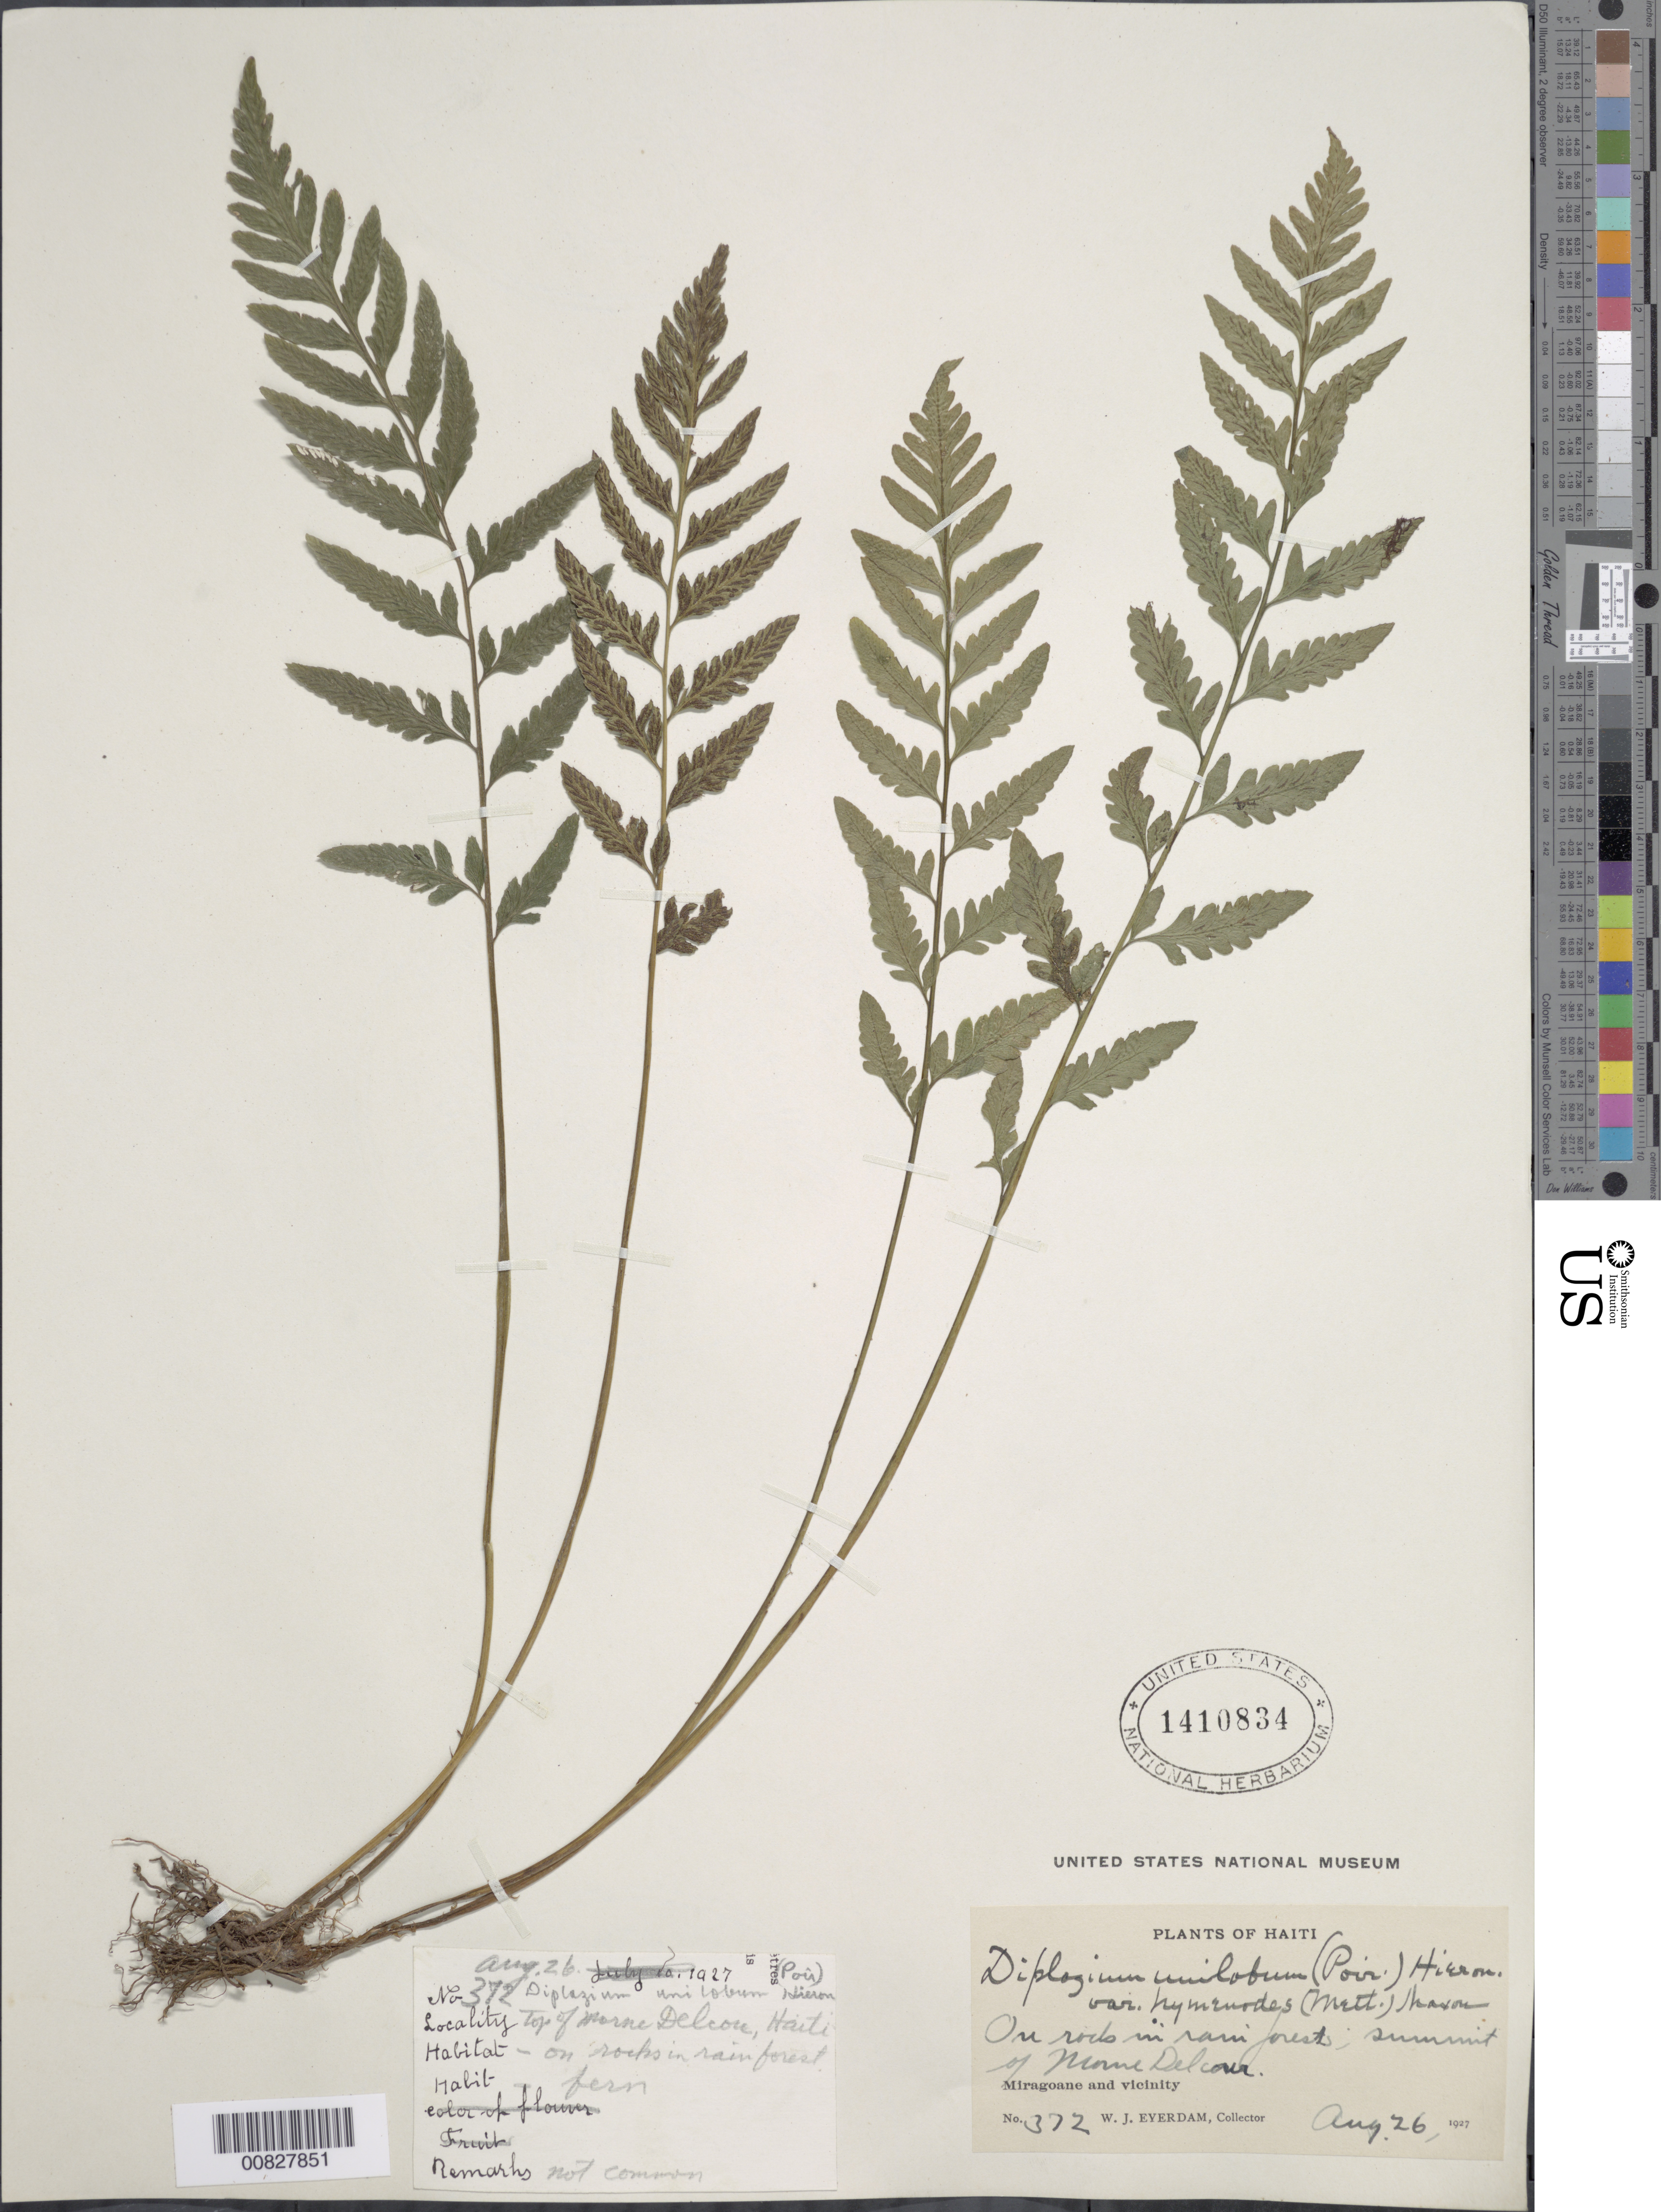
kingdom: Plantae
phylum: Tracheophyta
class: Polypodiopsida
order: Polypodiales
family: Athyriaceae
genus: Diplazium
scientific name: Diplazium hymenodes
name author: (Mett.) Á. Löve & D. Löve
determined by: Sánchez, C.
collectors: W. J. Eyerdam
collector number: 372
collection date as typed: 26 Aug 1927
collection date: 1927-08-26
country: Haiti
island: Hispaniola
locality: Miragoane, Morne Delcour summit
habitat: Rocks in rainforest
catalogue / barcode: US 1410834